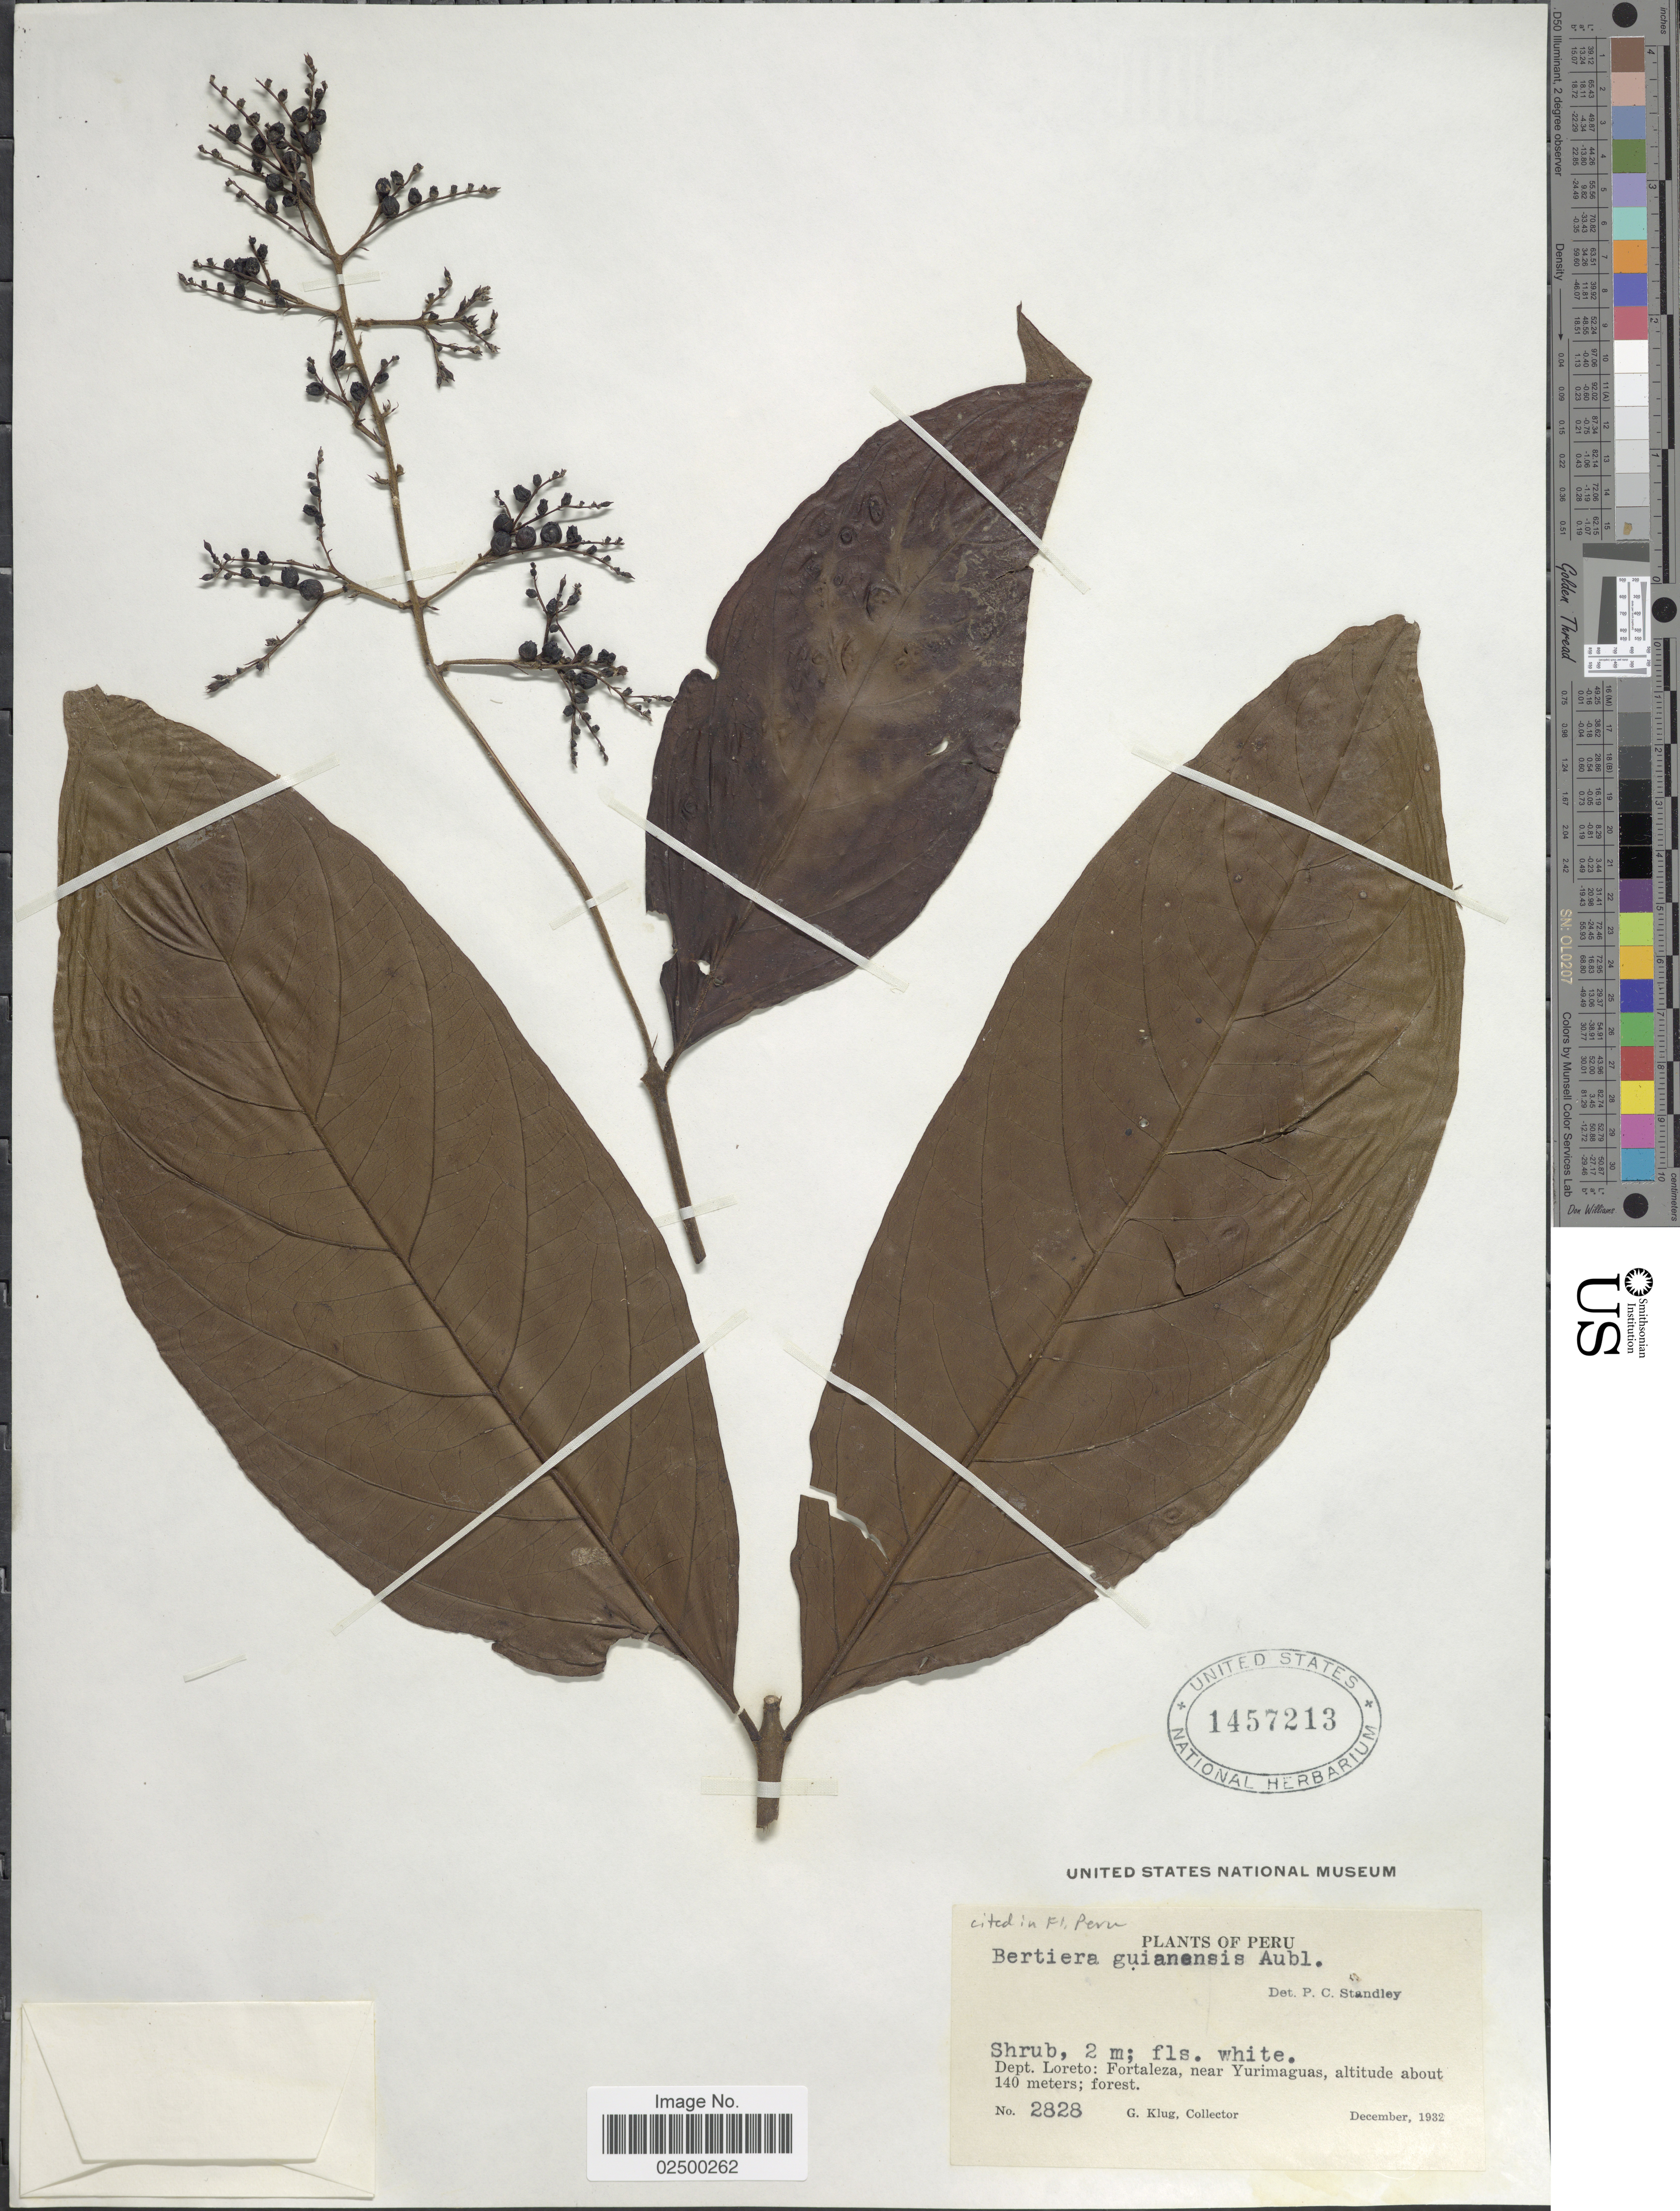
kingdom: Plantae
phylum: Tracheophyta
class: Magnoliopsida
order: Gentianales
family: Rubiaceae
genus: Bertiera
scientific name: Bertiera guianensis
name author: Aubl.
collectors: G. Klug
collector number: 2828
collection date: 1932-12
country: Peru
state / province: Loreto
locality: Fortaleza, near Yurmaguas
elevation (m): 140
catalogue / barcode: US 1457213